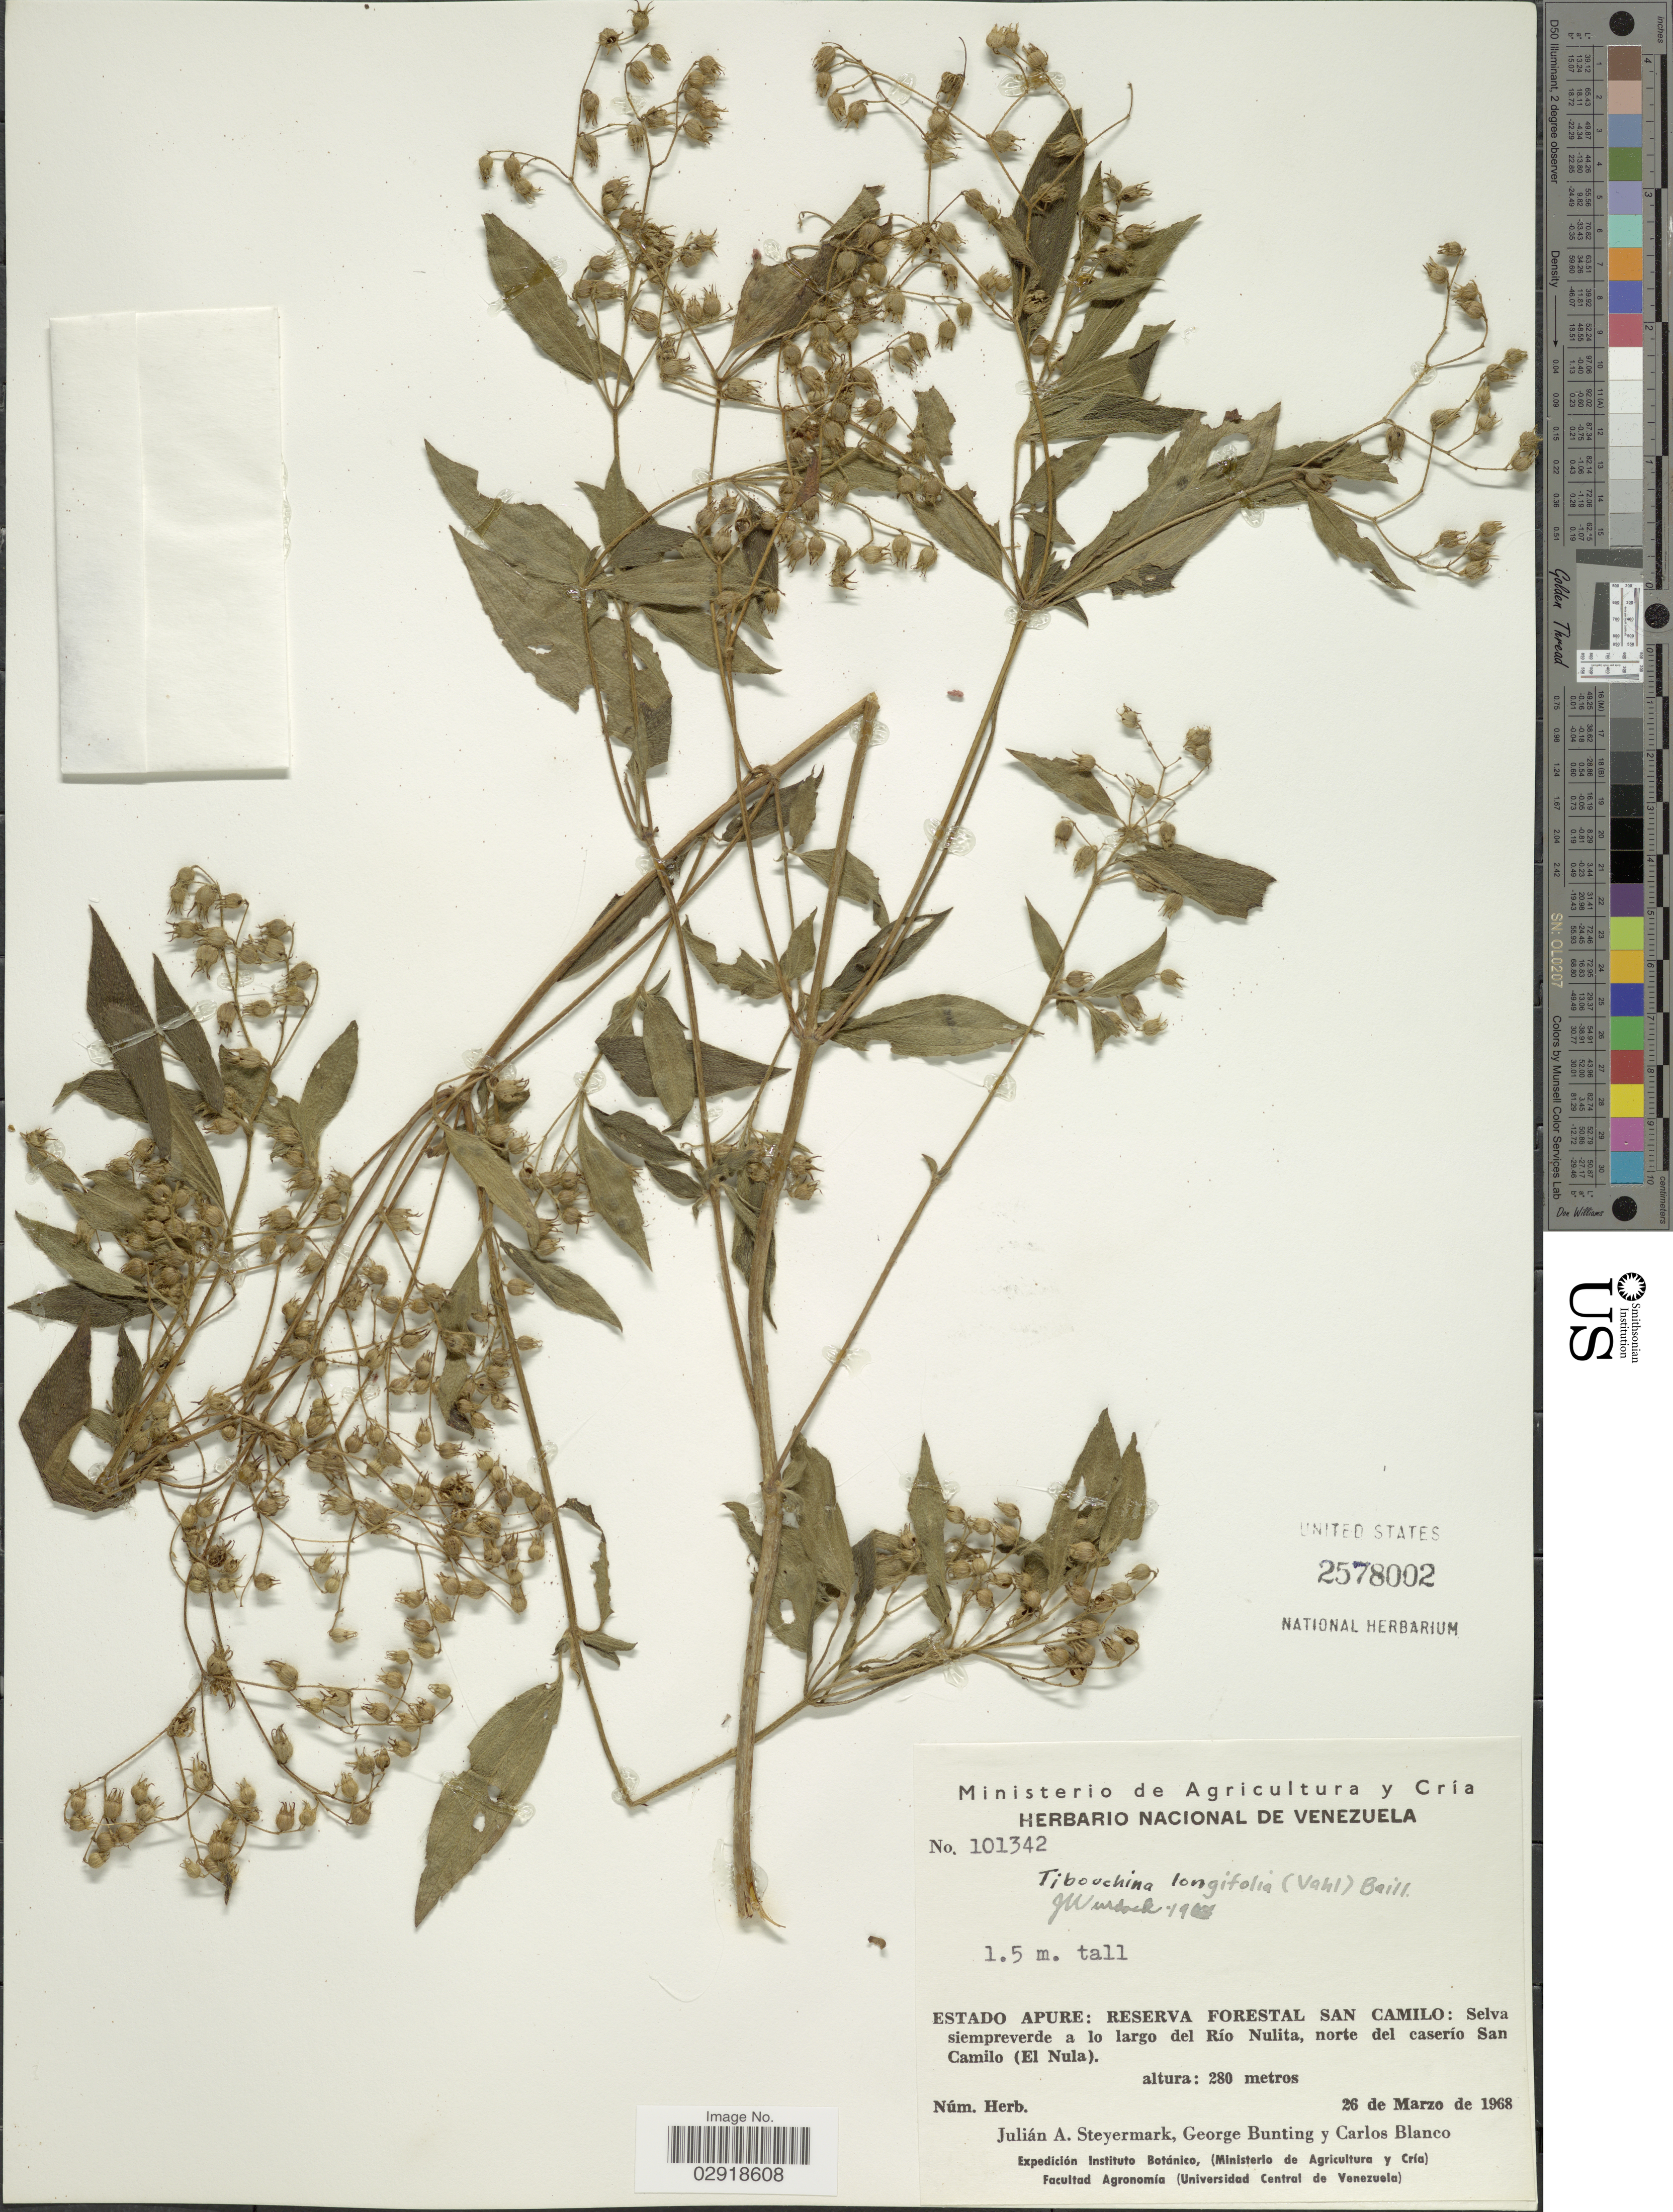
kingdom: Plantae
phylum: Tracheophyta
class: Magnoliopsida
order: Myrtales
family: Melastomataceae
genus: Chaetogastra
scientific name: Chaetogastra longifolia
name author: (Vahl) DC.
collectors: J. Steyermark, G. S. Bunting & C. Blanco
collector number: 101342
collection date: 1968-03-26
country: Venezuela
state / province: Apure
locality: Reserva Forestal San Camilo: Selva siempreverde a lo largo del Río Nulita, norte del caserío San Camilo (El Nula).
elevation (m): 280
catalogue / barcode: US 2578002